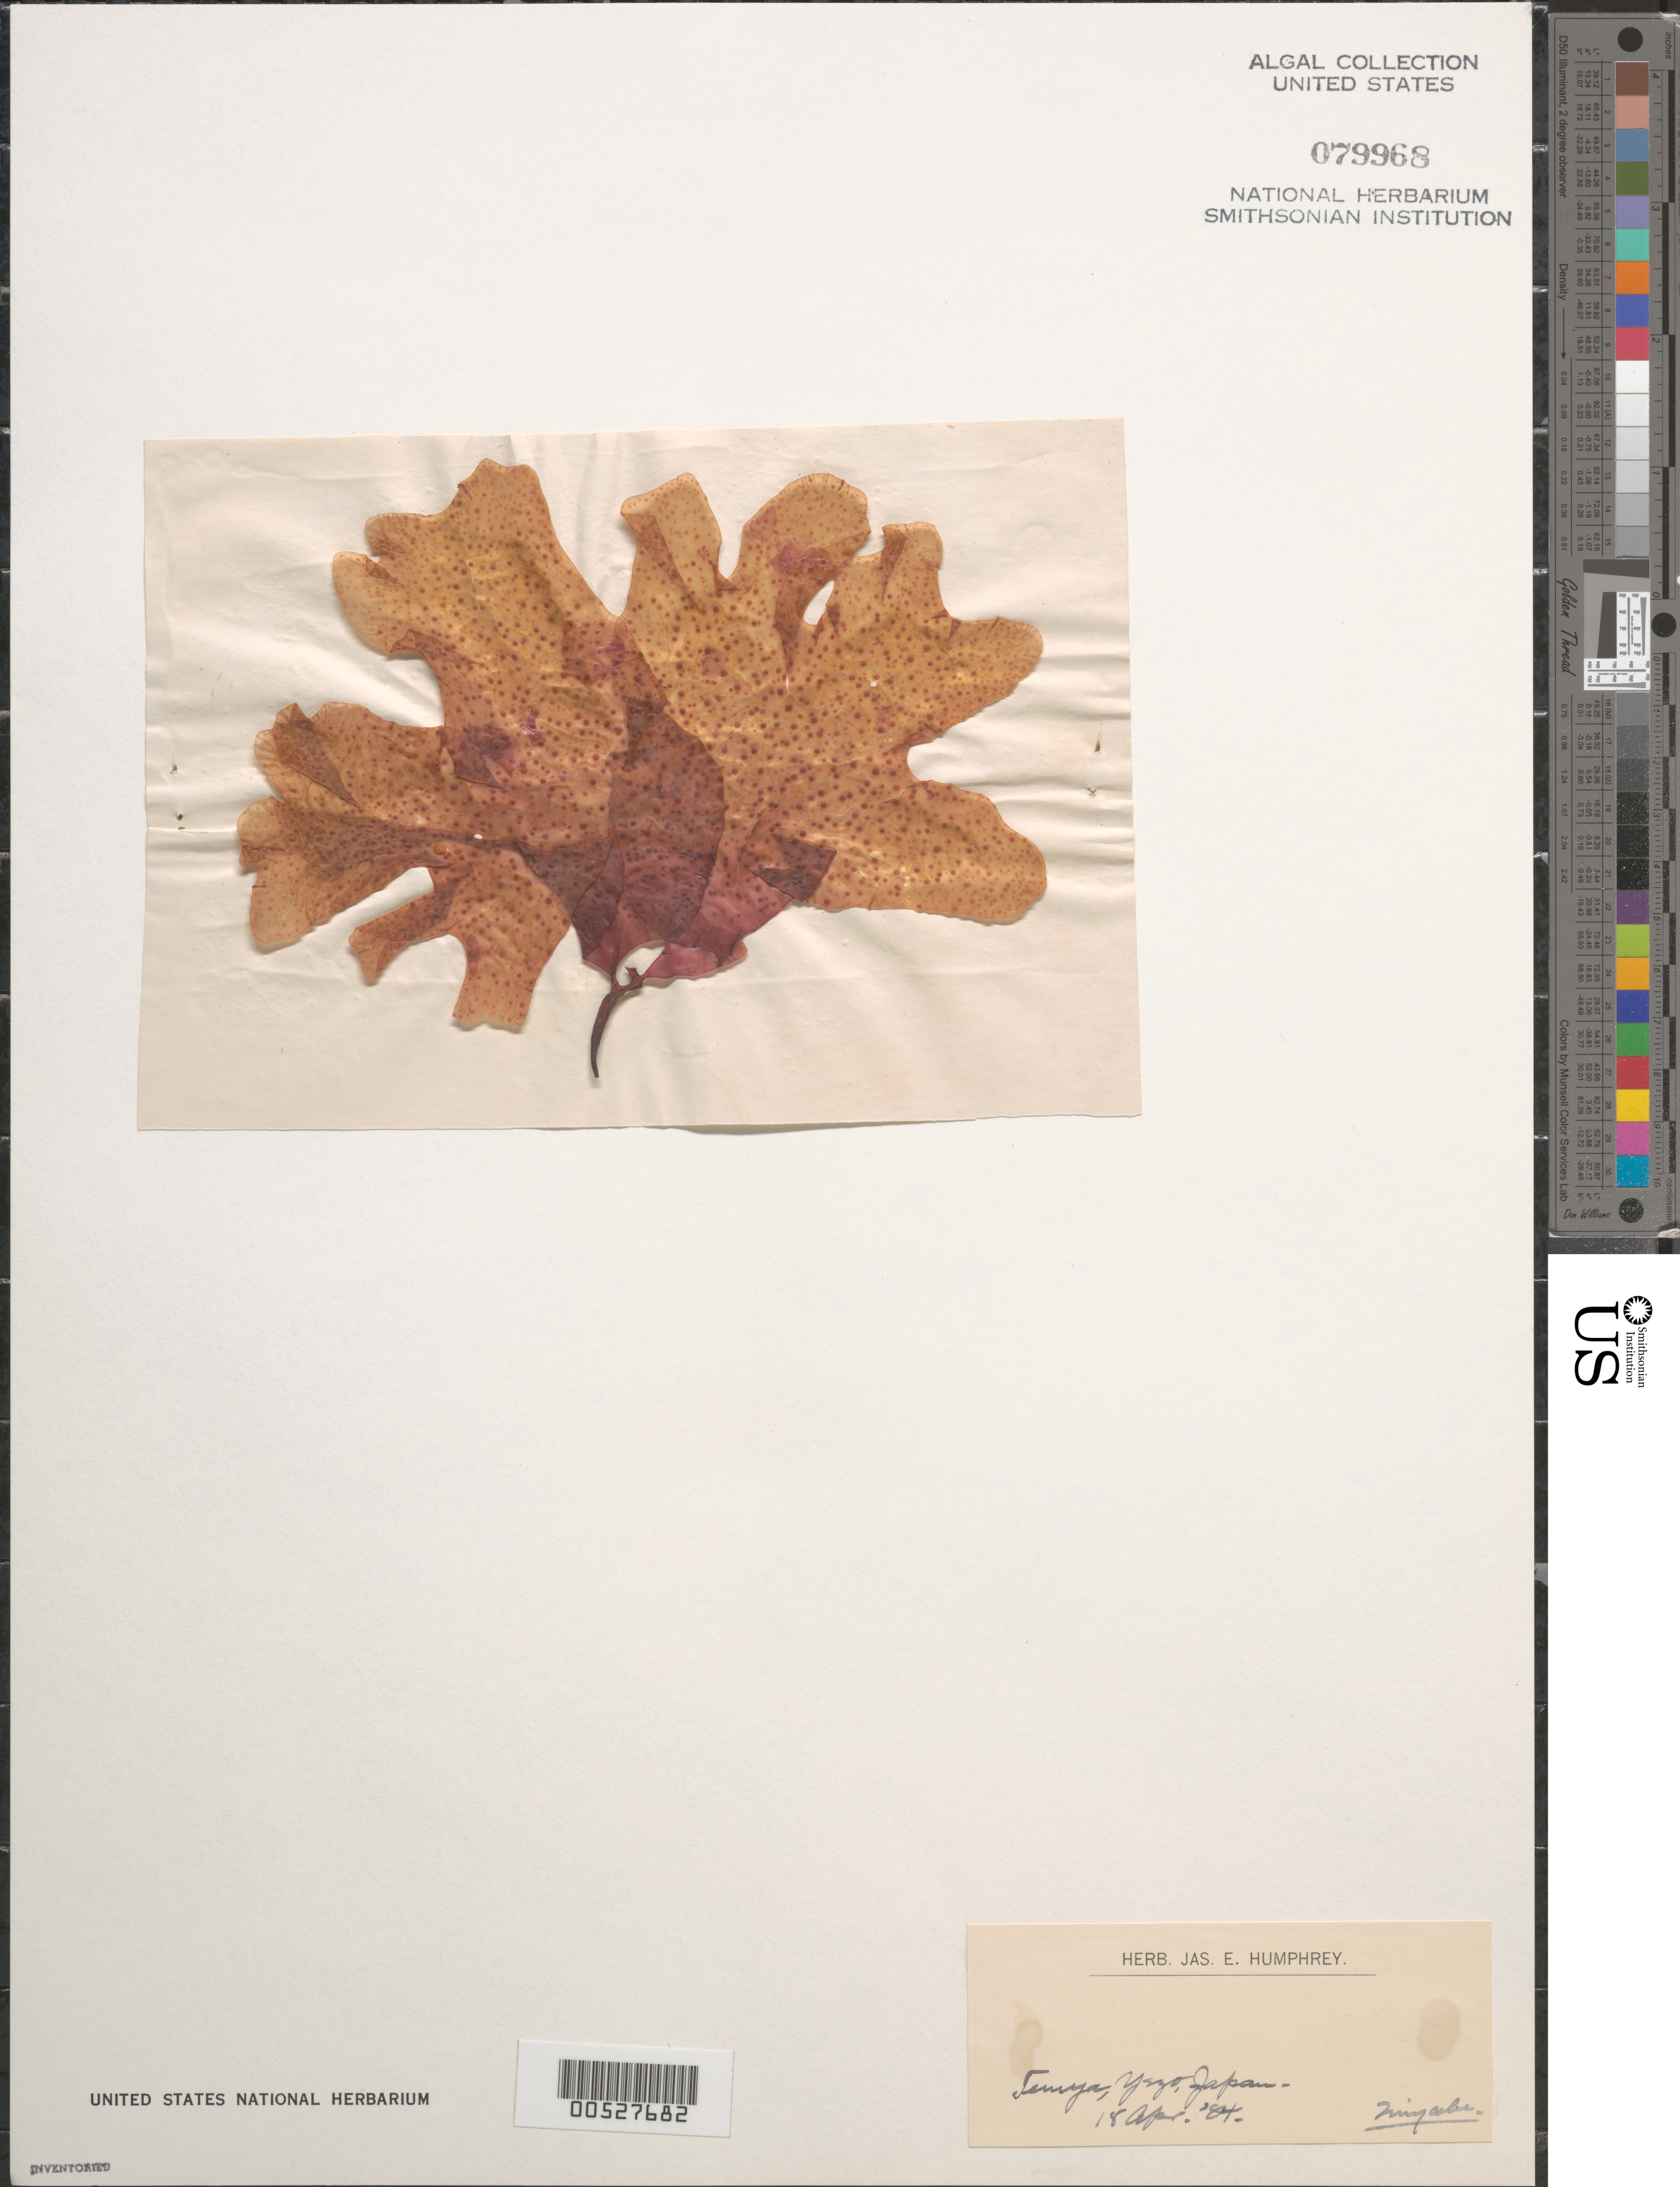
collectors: K. Miyabe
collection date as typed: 18 Apr 1884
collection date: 1884-04-18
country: Japan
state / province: Hokkaido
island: Hokkaido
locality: Temya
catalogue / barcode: US 79968